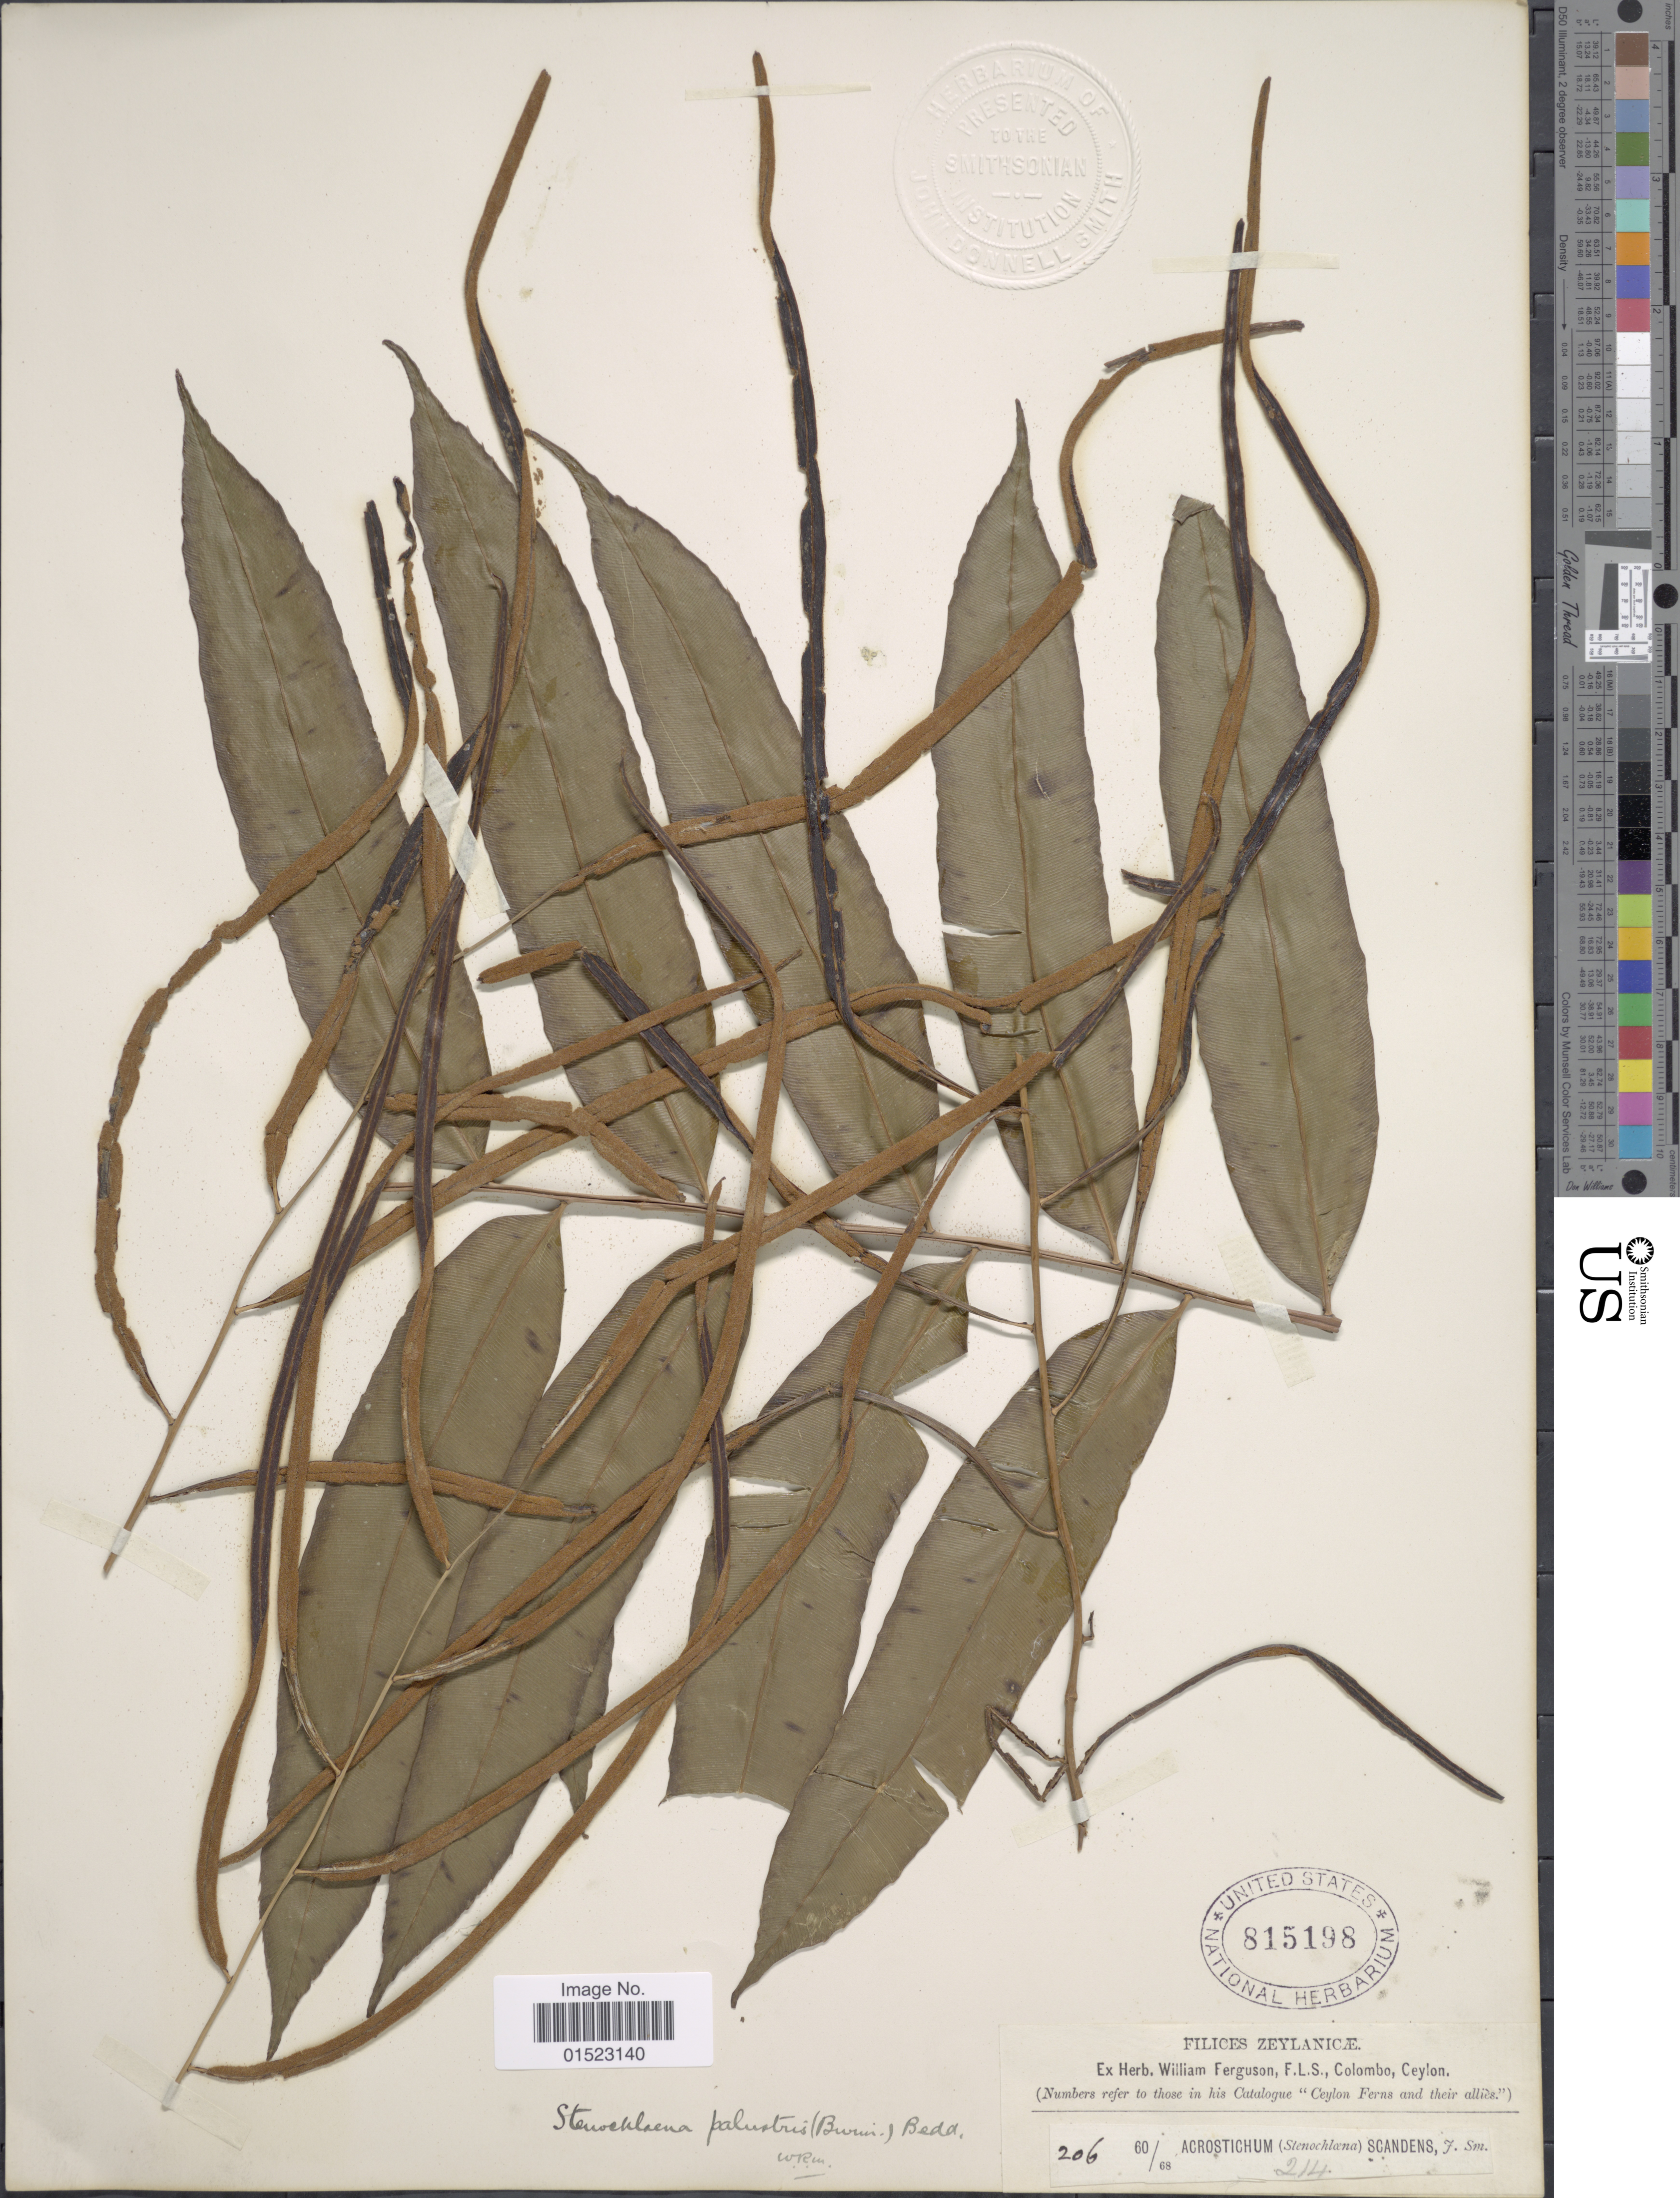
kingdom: Plantae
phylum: Tracheophyta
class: Polypodiopsida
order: Polypodiales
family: Blechnaceae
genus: Stenochlaena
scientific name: Stenochlaena palustris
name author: (Burm. f.) Bedd.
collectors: W. Ferguson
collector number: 206 60/68?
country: Sri Lanka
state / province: Western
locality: Filices Zeylanicae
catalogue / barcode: US 815198